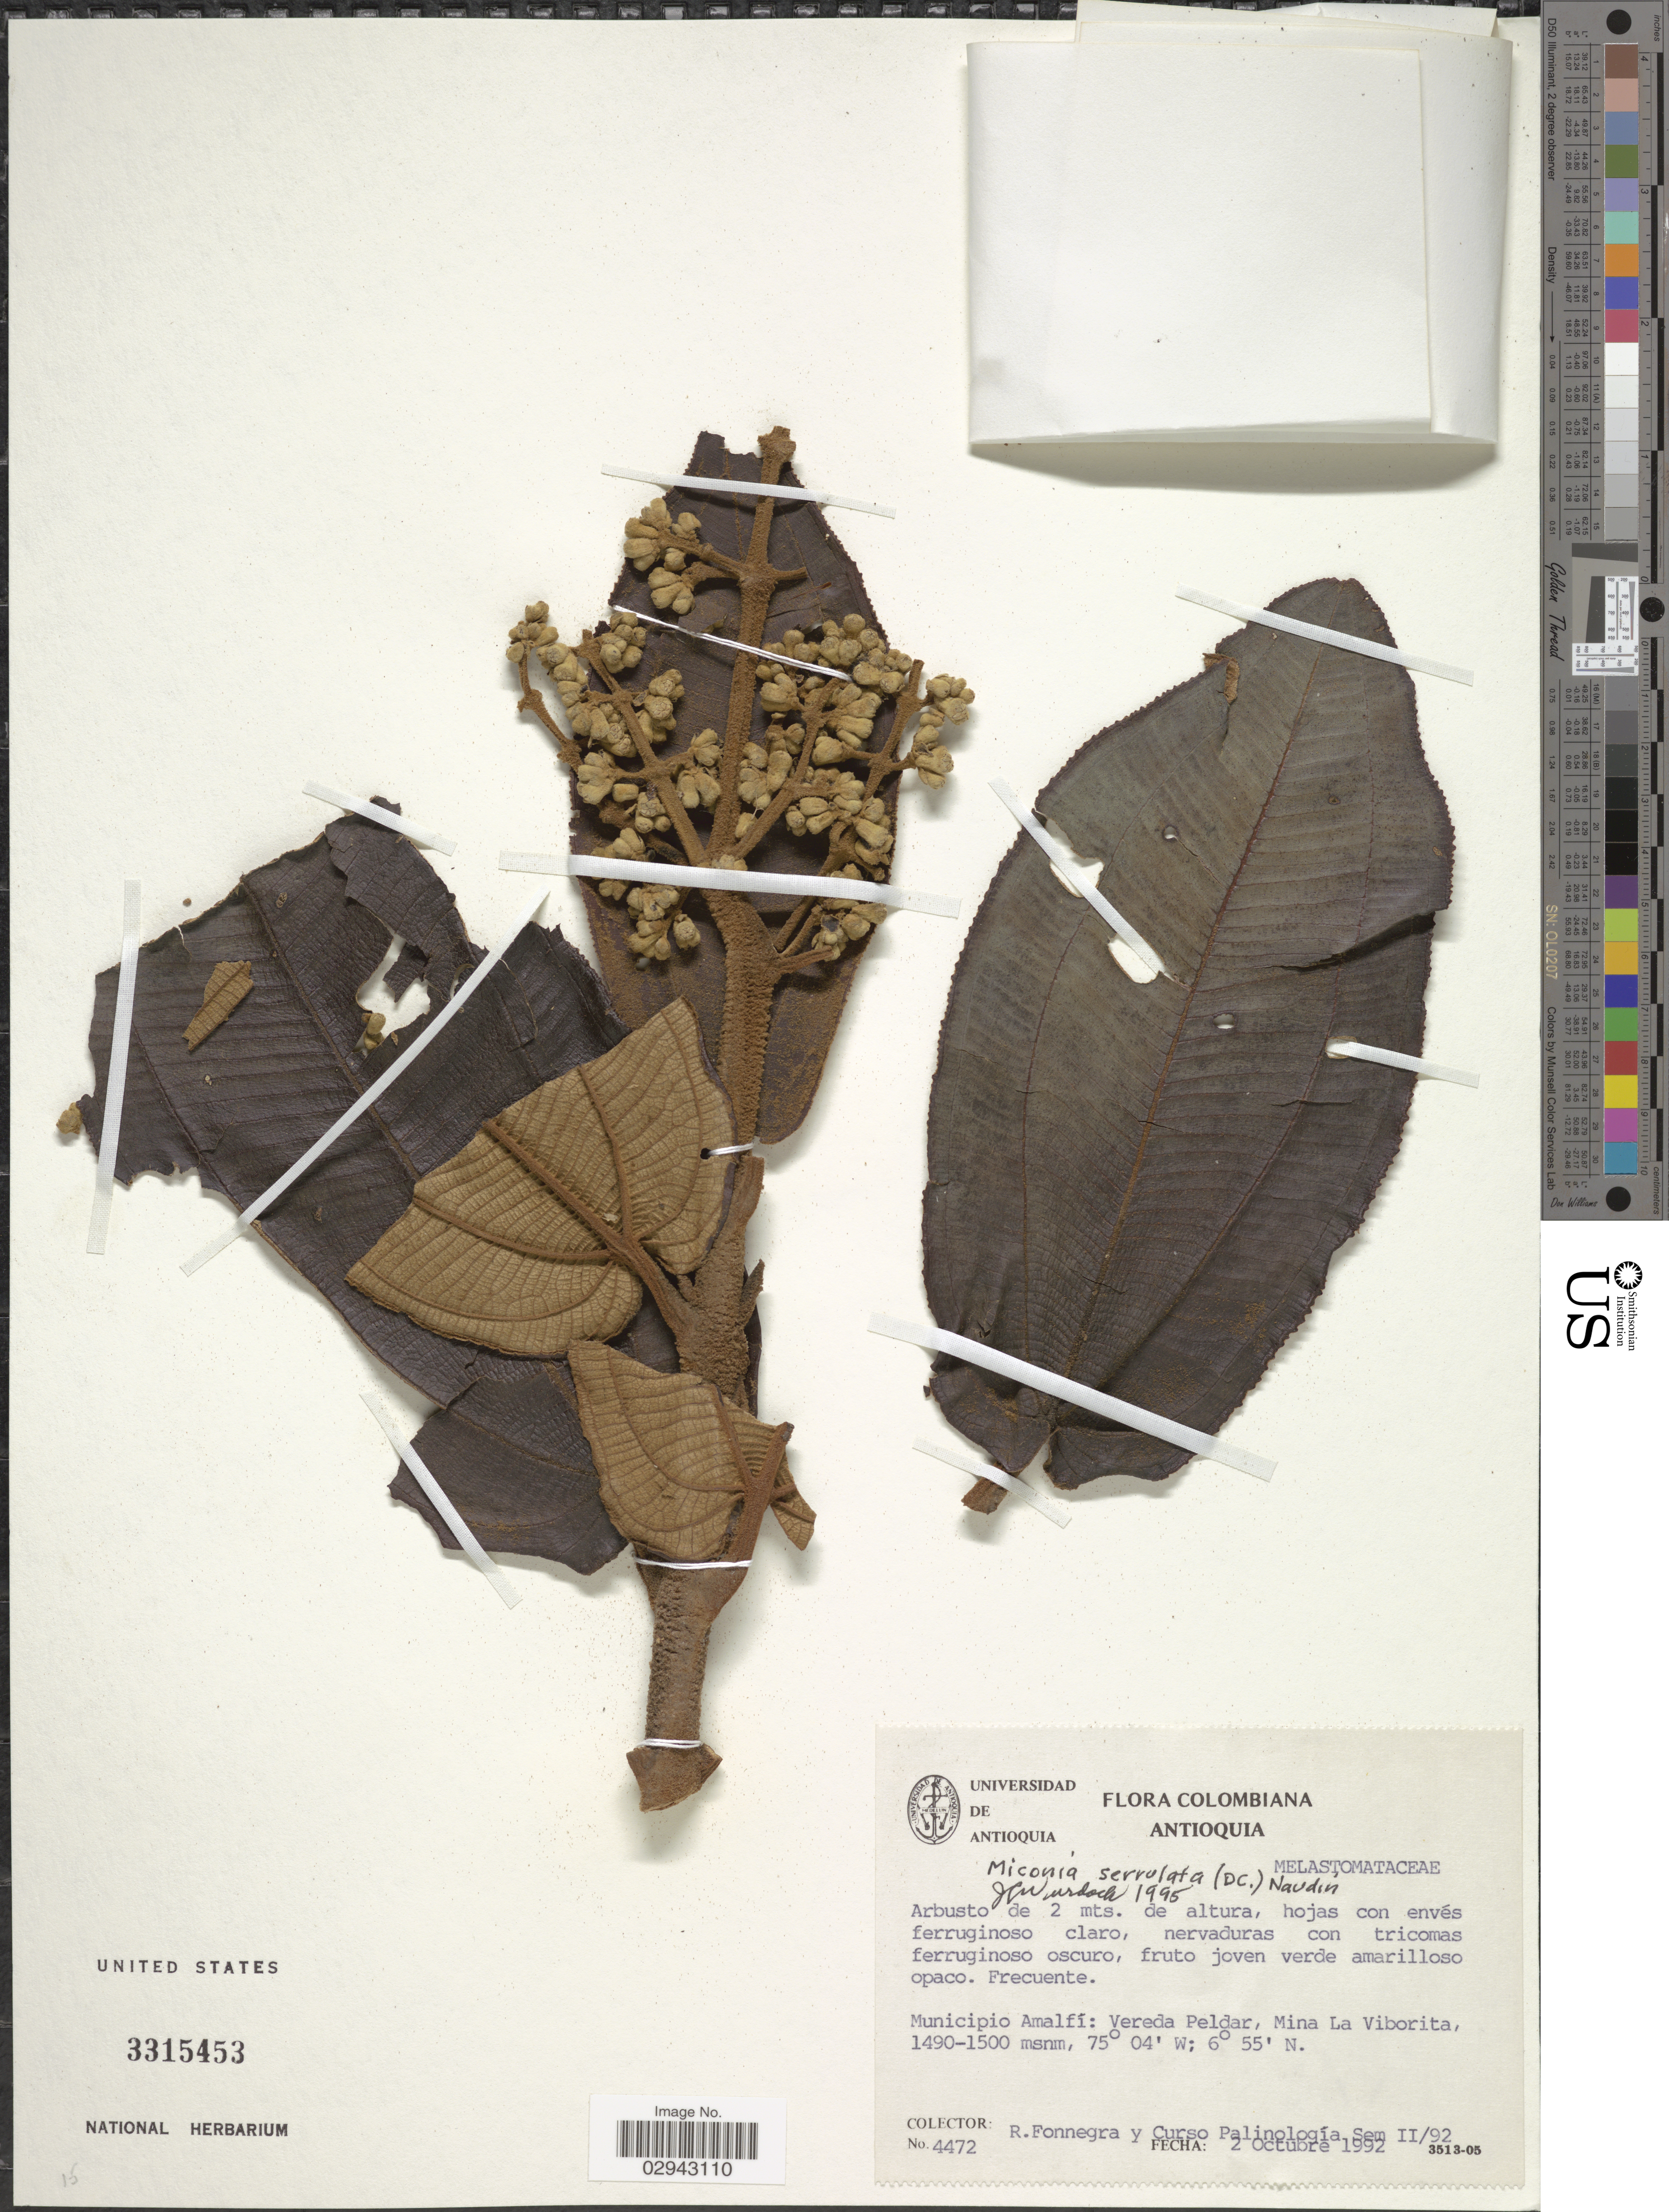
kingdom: Plantae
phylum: Tracheophyta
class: Magnoliopsida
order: Myrtales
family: Melastomataceae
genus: Miconia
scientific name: Miconia serrulata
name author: (DC.) Naudin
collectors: R. Fonnegra & Curso Palinología Sem II/92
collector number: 4472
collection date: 1992-10-02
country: Colombia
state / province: Antioquia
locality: Municipio Amalfí: Vereda Peldar, Mina La Viborita.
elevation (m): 1490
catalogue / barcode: US 3315453